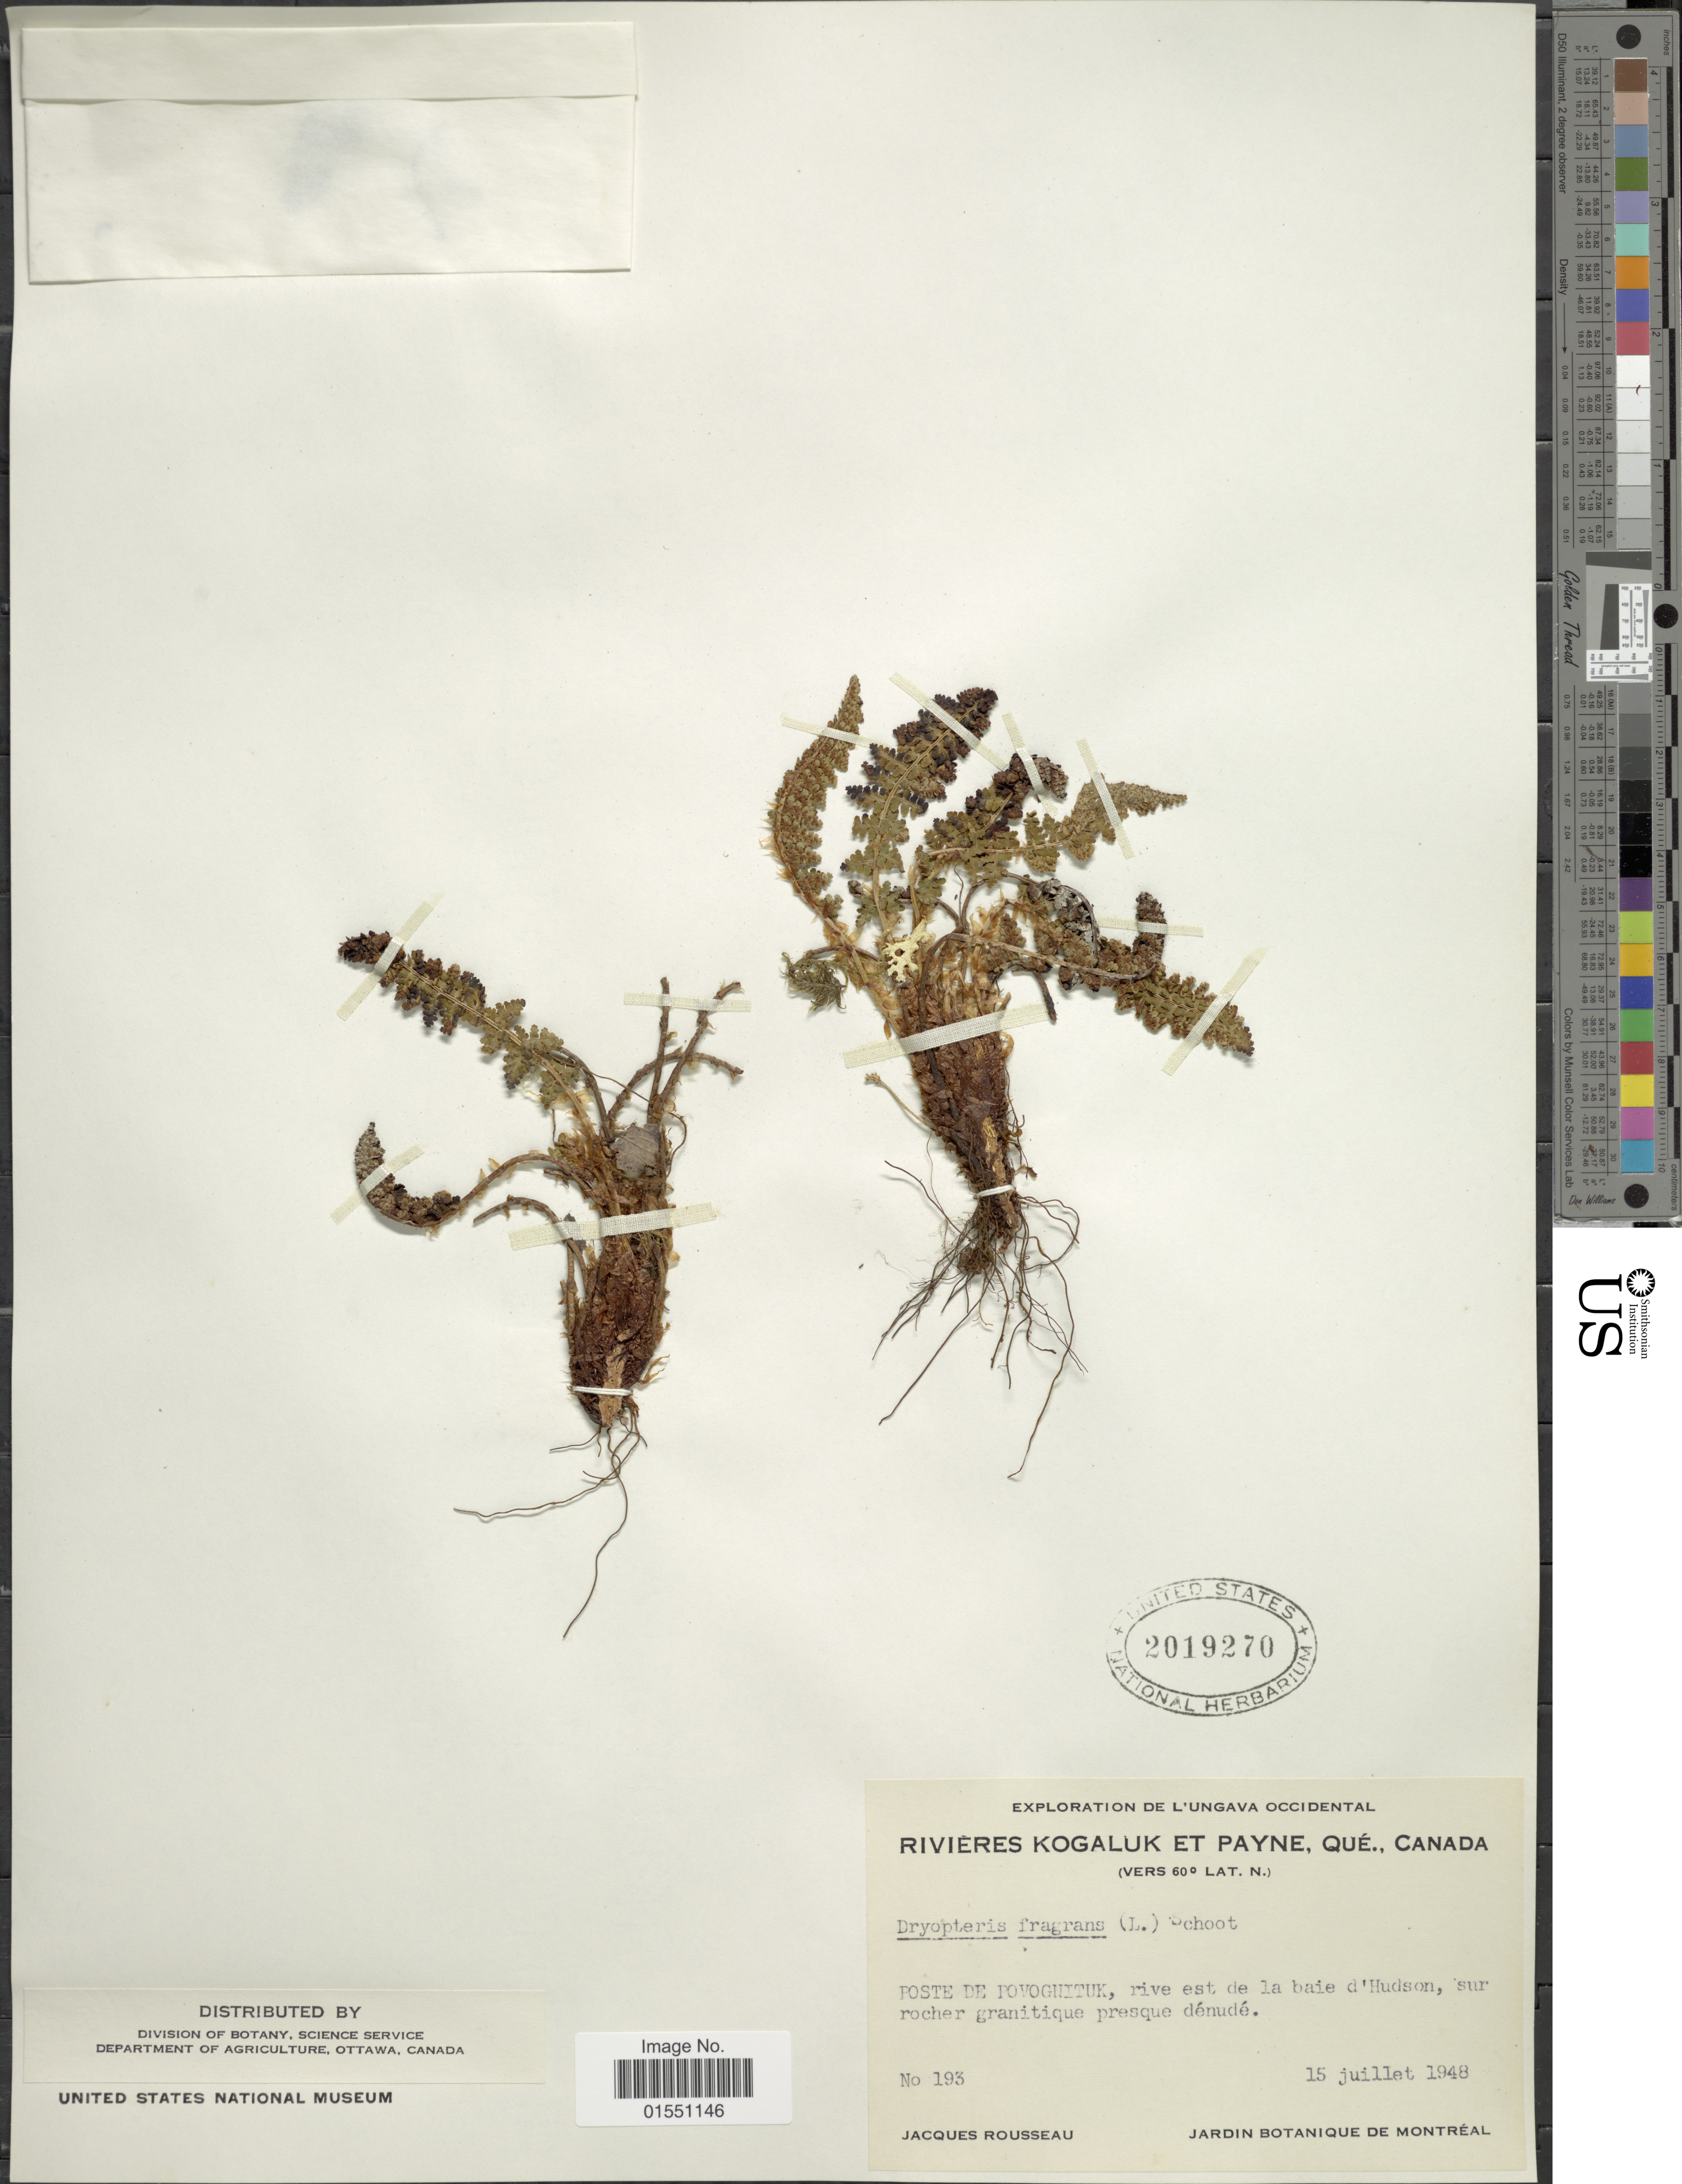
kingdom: Plantae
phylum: Tracheophyta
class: Polypodiopsida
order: Polypodiales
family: Dryopteridaceae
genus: Dryopteris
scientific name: Dryopteris fragrans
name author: (L.) Schott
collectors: J. Rousseau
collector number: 193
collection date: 1948-07-15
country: Canada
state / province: Quebec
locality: L'Ungava Occidental. Rivières Kogaluk et Payne. Poste de Povognituk, rive est de la baie d'Hudson, sur rocher granitique presque dénudé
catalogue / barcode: US 2019270